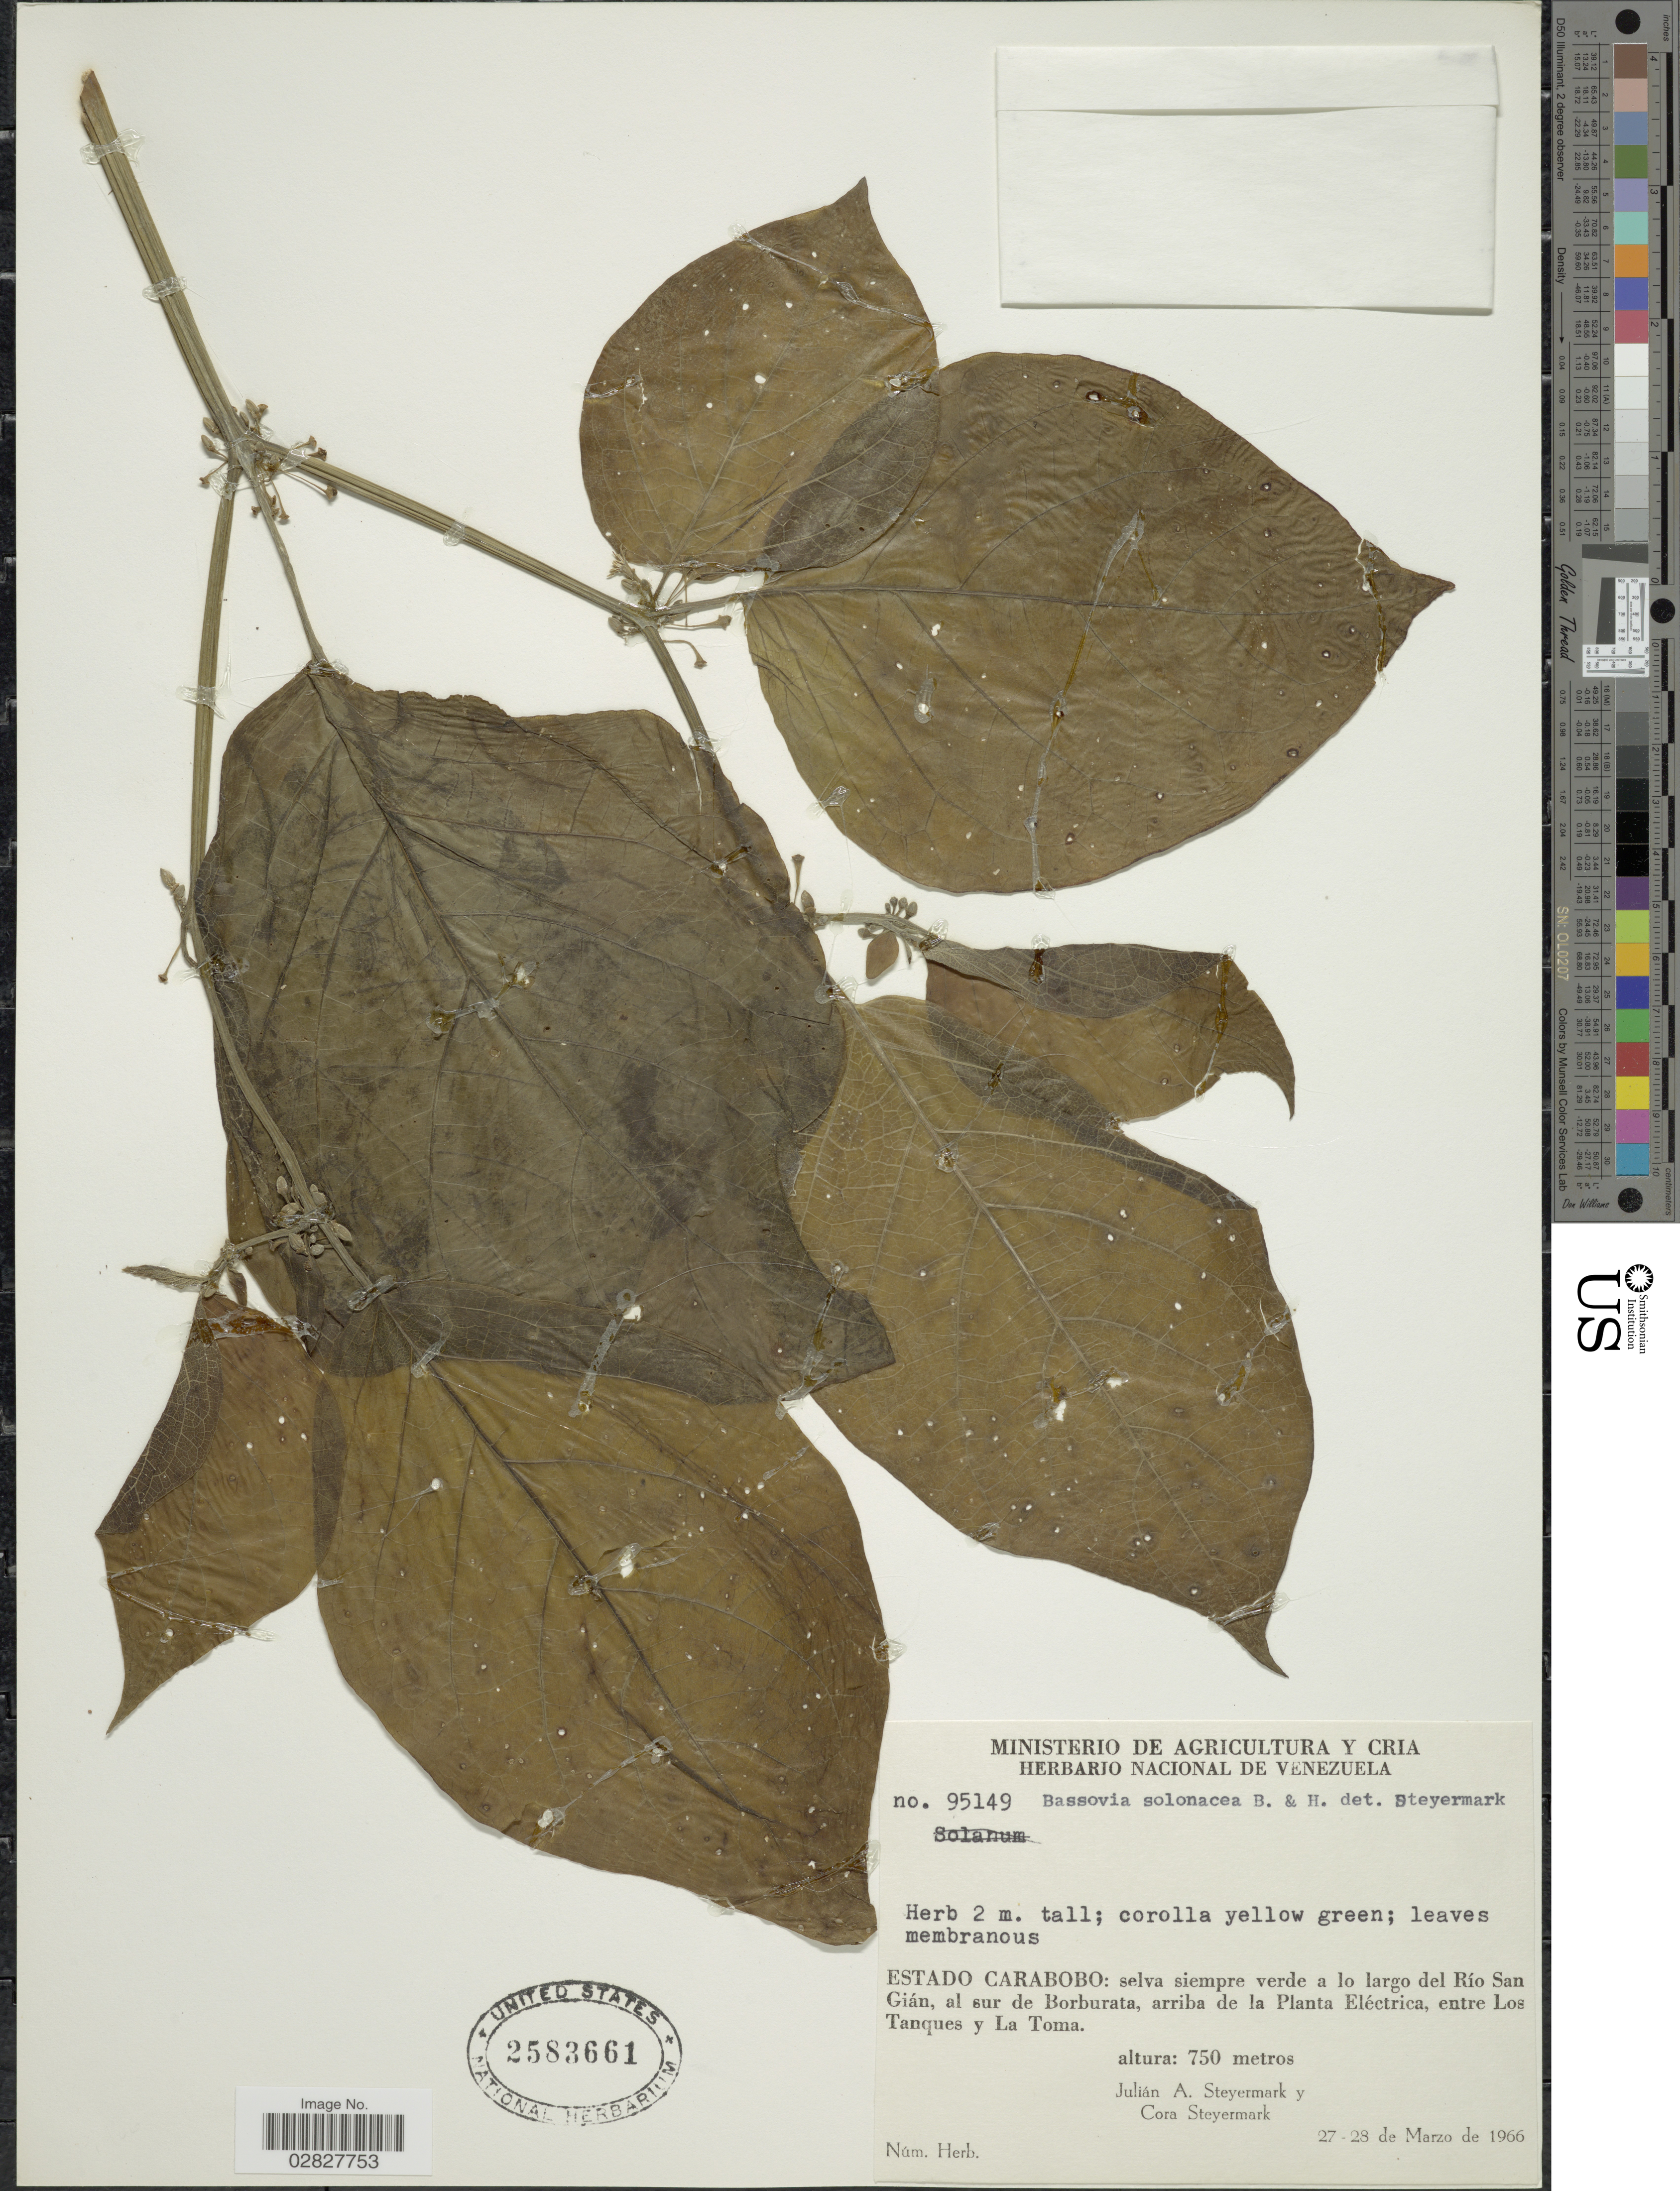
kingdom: Plantae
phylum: Tracheophyta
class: Magnoliopsida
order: Solanales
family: Solanaceae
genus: Witheringia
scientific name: Witheringia solanacea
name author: L'Hér.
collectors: J. Steyermark & C. Steyermark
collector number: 95149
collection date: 1966-03-27/1966-03-28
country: Venezuela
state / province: Carabobo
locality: Selva siempre verde a lo largo del Río San Gián, al sur de Borburata, arriba de la Planta Eléctrica, entre Los Tanques y La Toma.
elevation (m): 750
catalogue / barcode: US 2583661